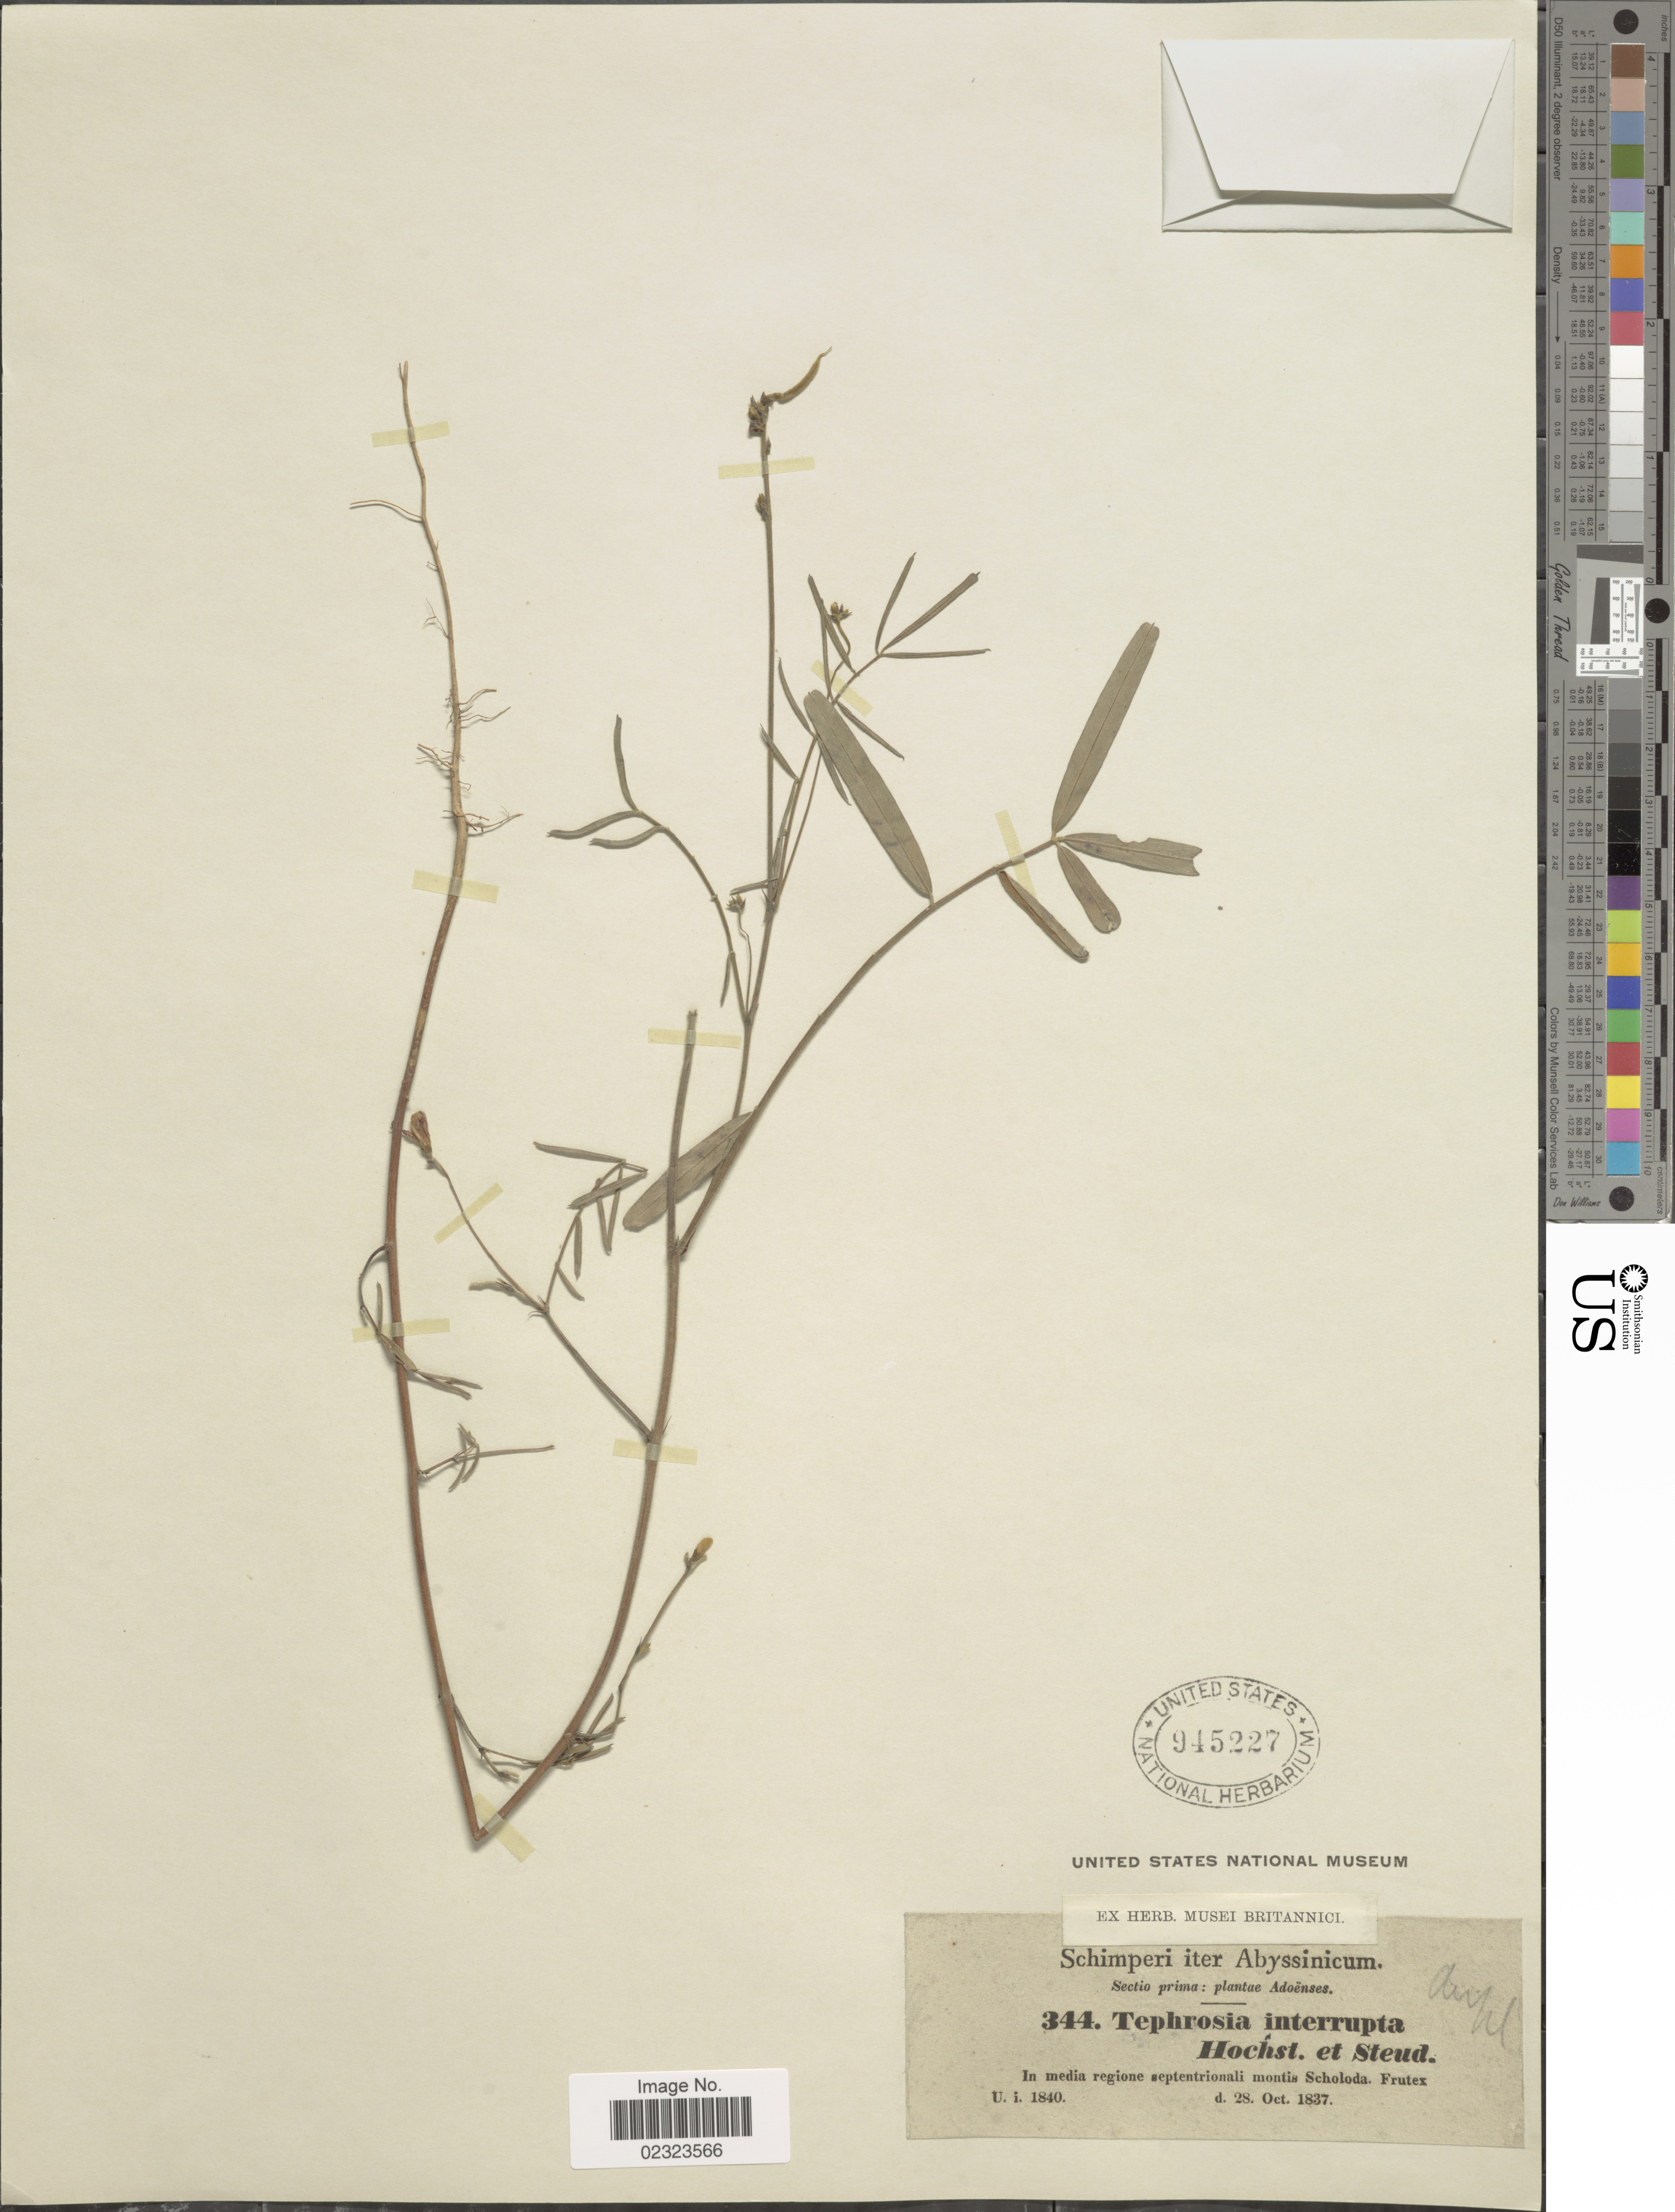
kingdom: Plantae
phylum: Tracheophyta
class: Magnoliopsida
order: Fabales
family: Fabaceae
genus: Tephrosia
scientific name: Tephrosia interrupta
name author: Hochst. & Steud. ex Engl.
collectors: -. Schimper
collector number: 344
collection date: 1837-10-28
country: Eritrea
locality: Iter Abyssinicum, in media regione septentrionali montis Scholoda Frutex.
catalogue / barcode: US 945227